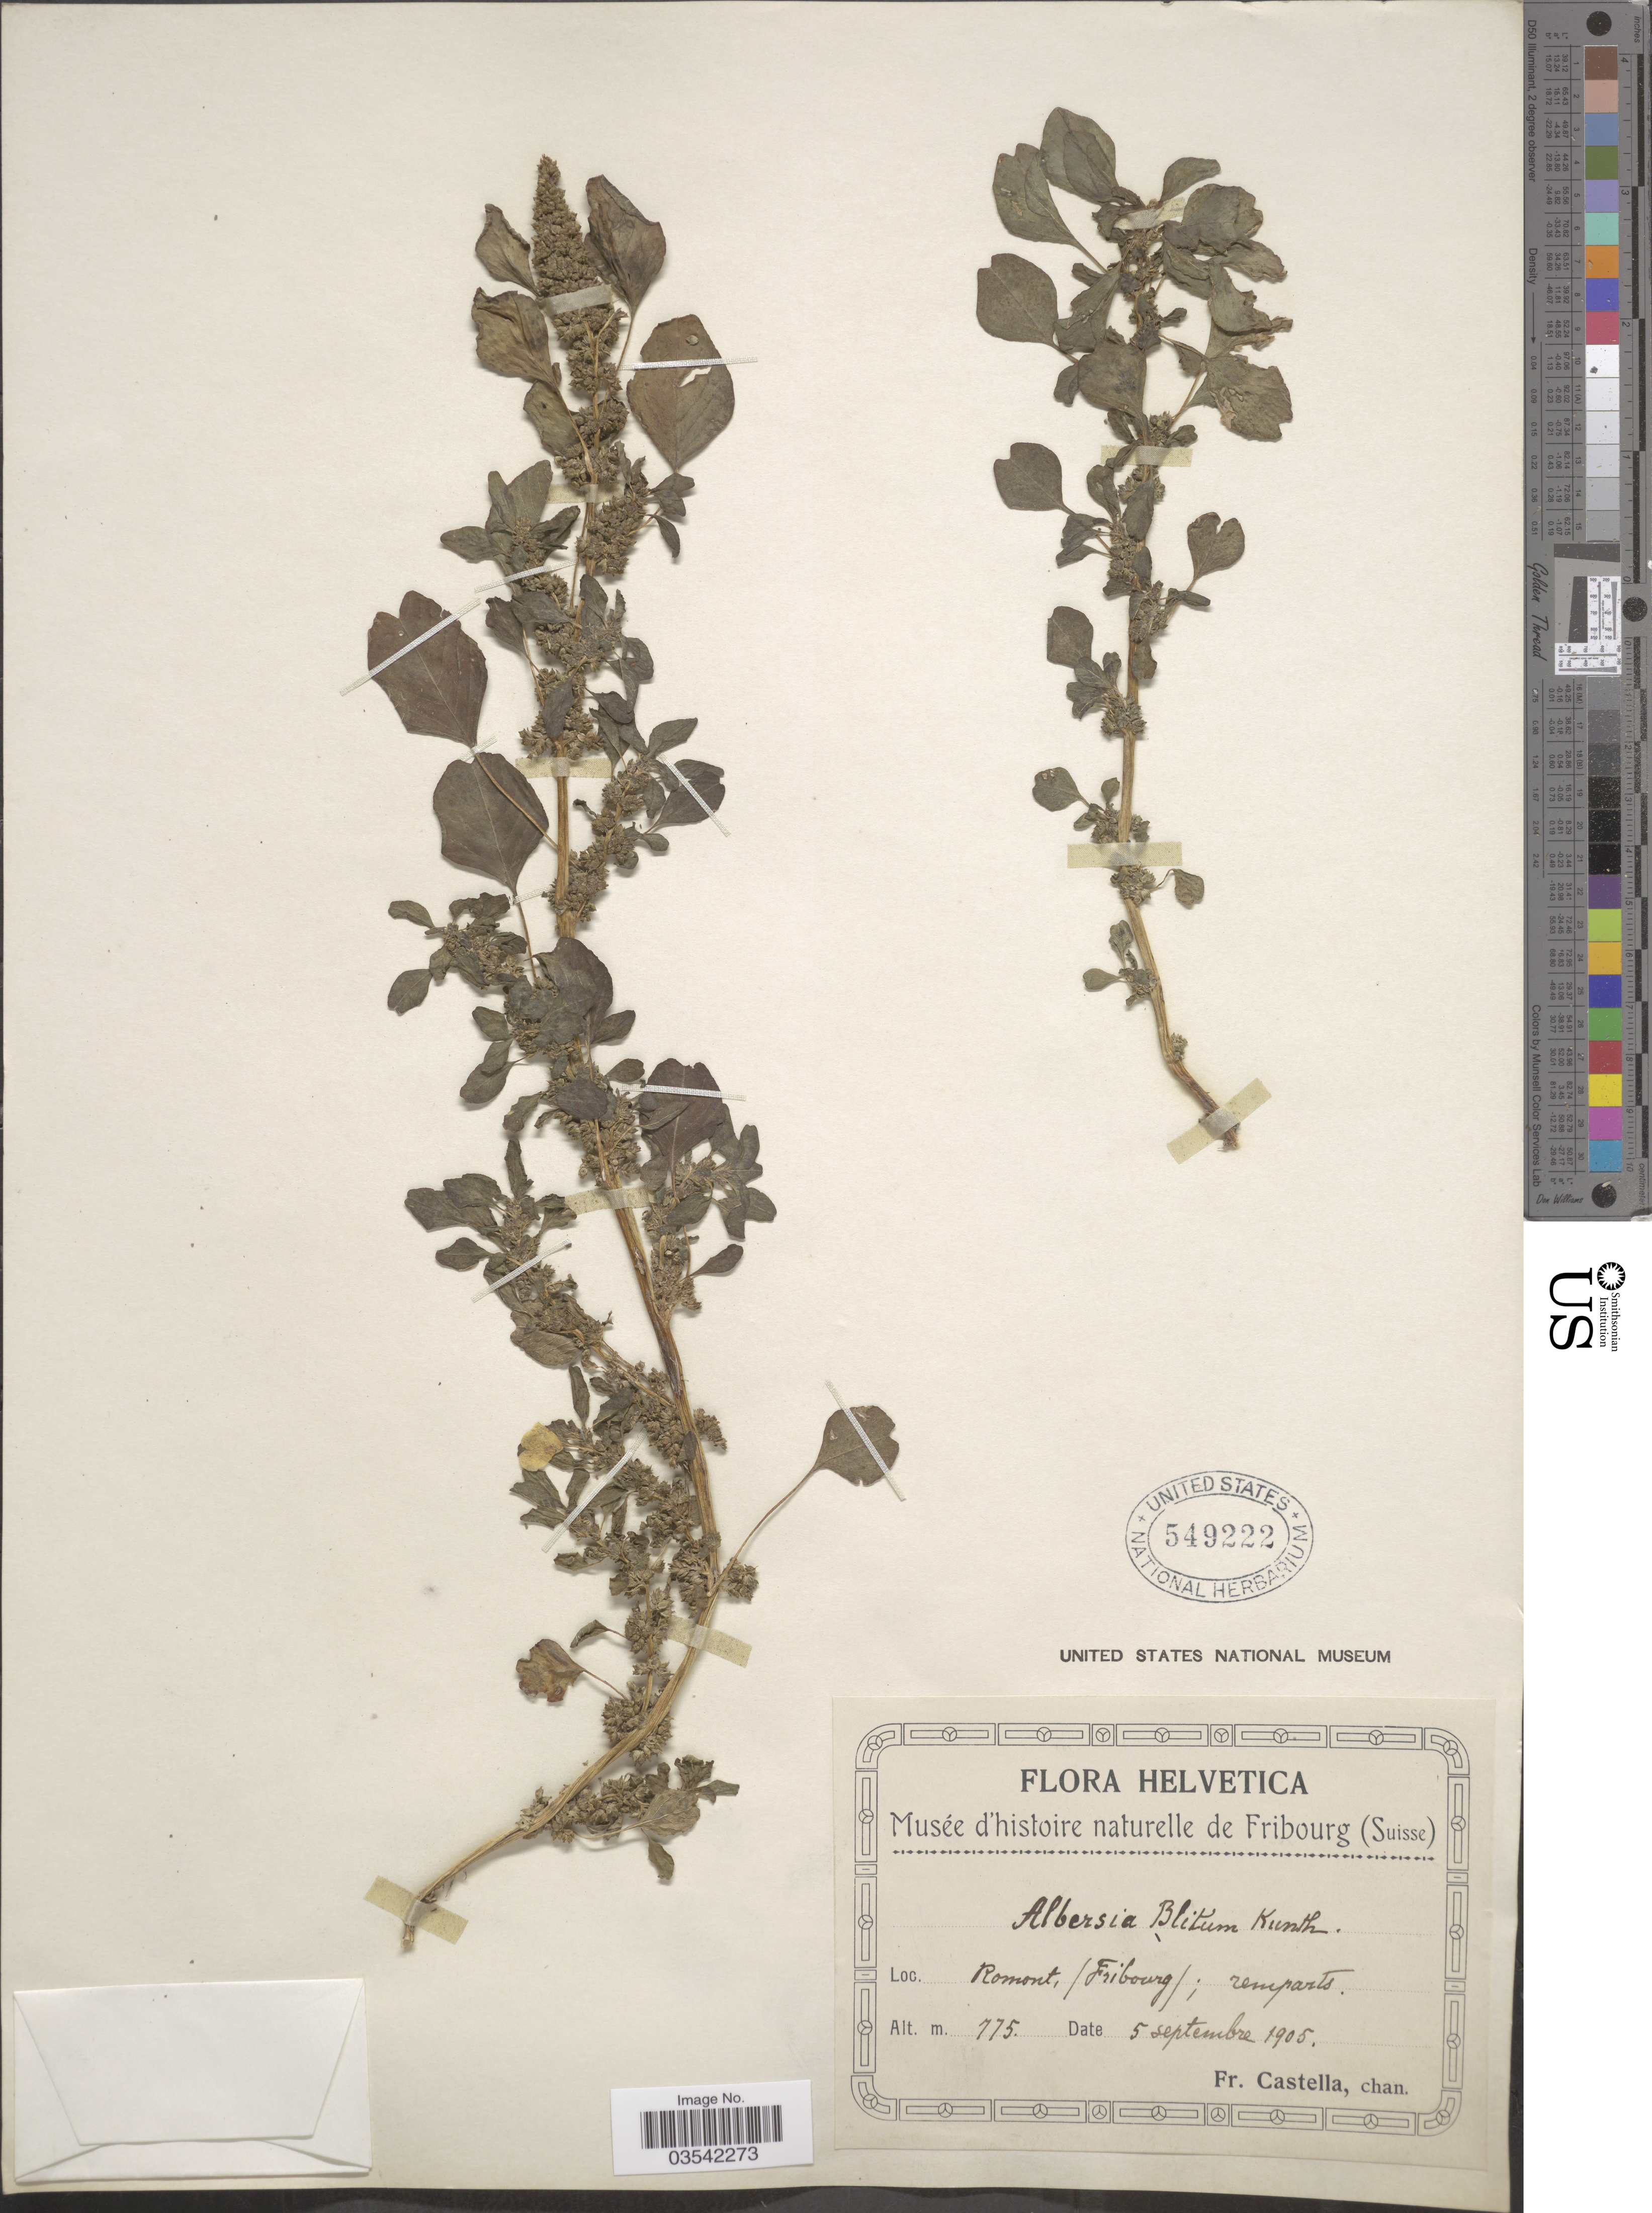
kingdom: Plantae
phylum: Tracheophyta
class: Magnoliopsida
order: Caryophyllales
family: Amaranthaceae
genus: Amaranthus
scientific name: Amaranthus blitum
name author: L.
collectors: Fr. Castella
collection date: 1905-09-05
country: Switzerland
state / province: Fribourg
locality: Helvetica. Romont.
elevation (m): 775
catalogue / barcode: US 549222